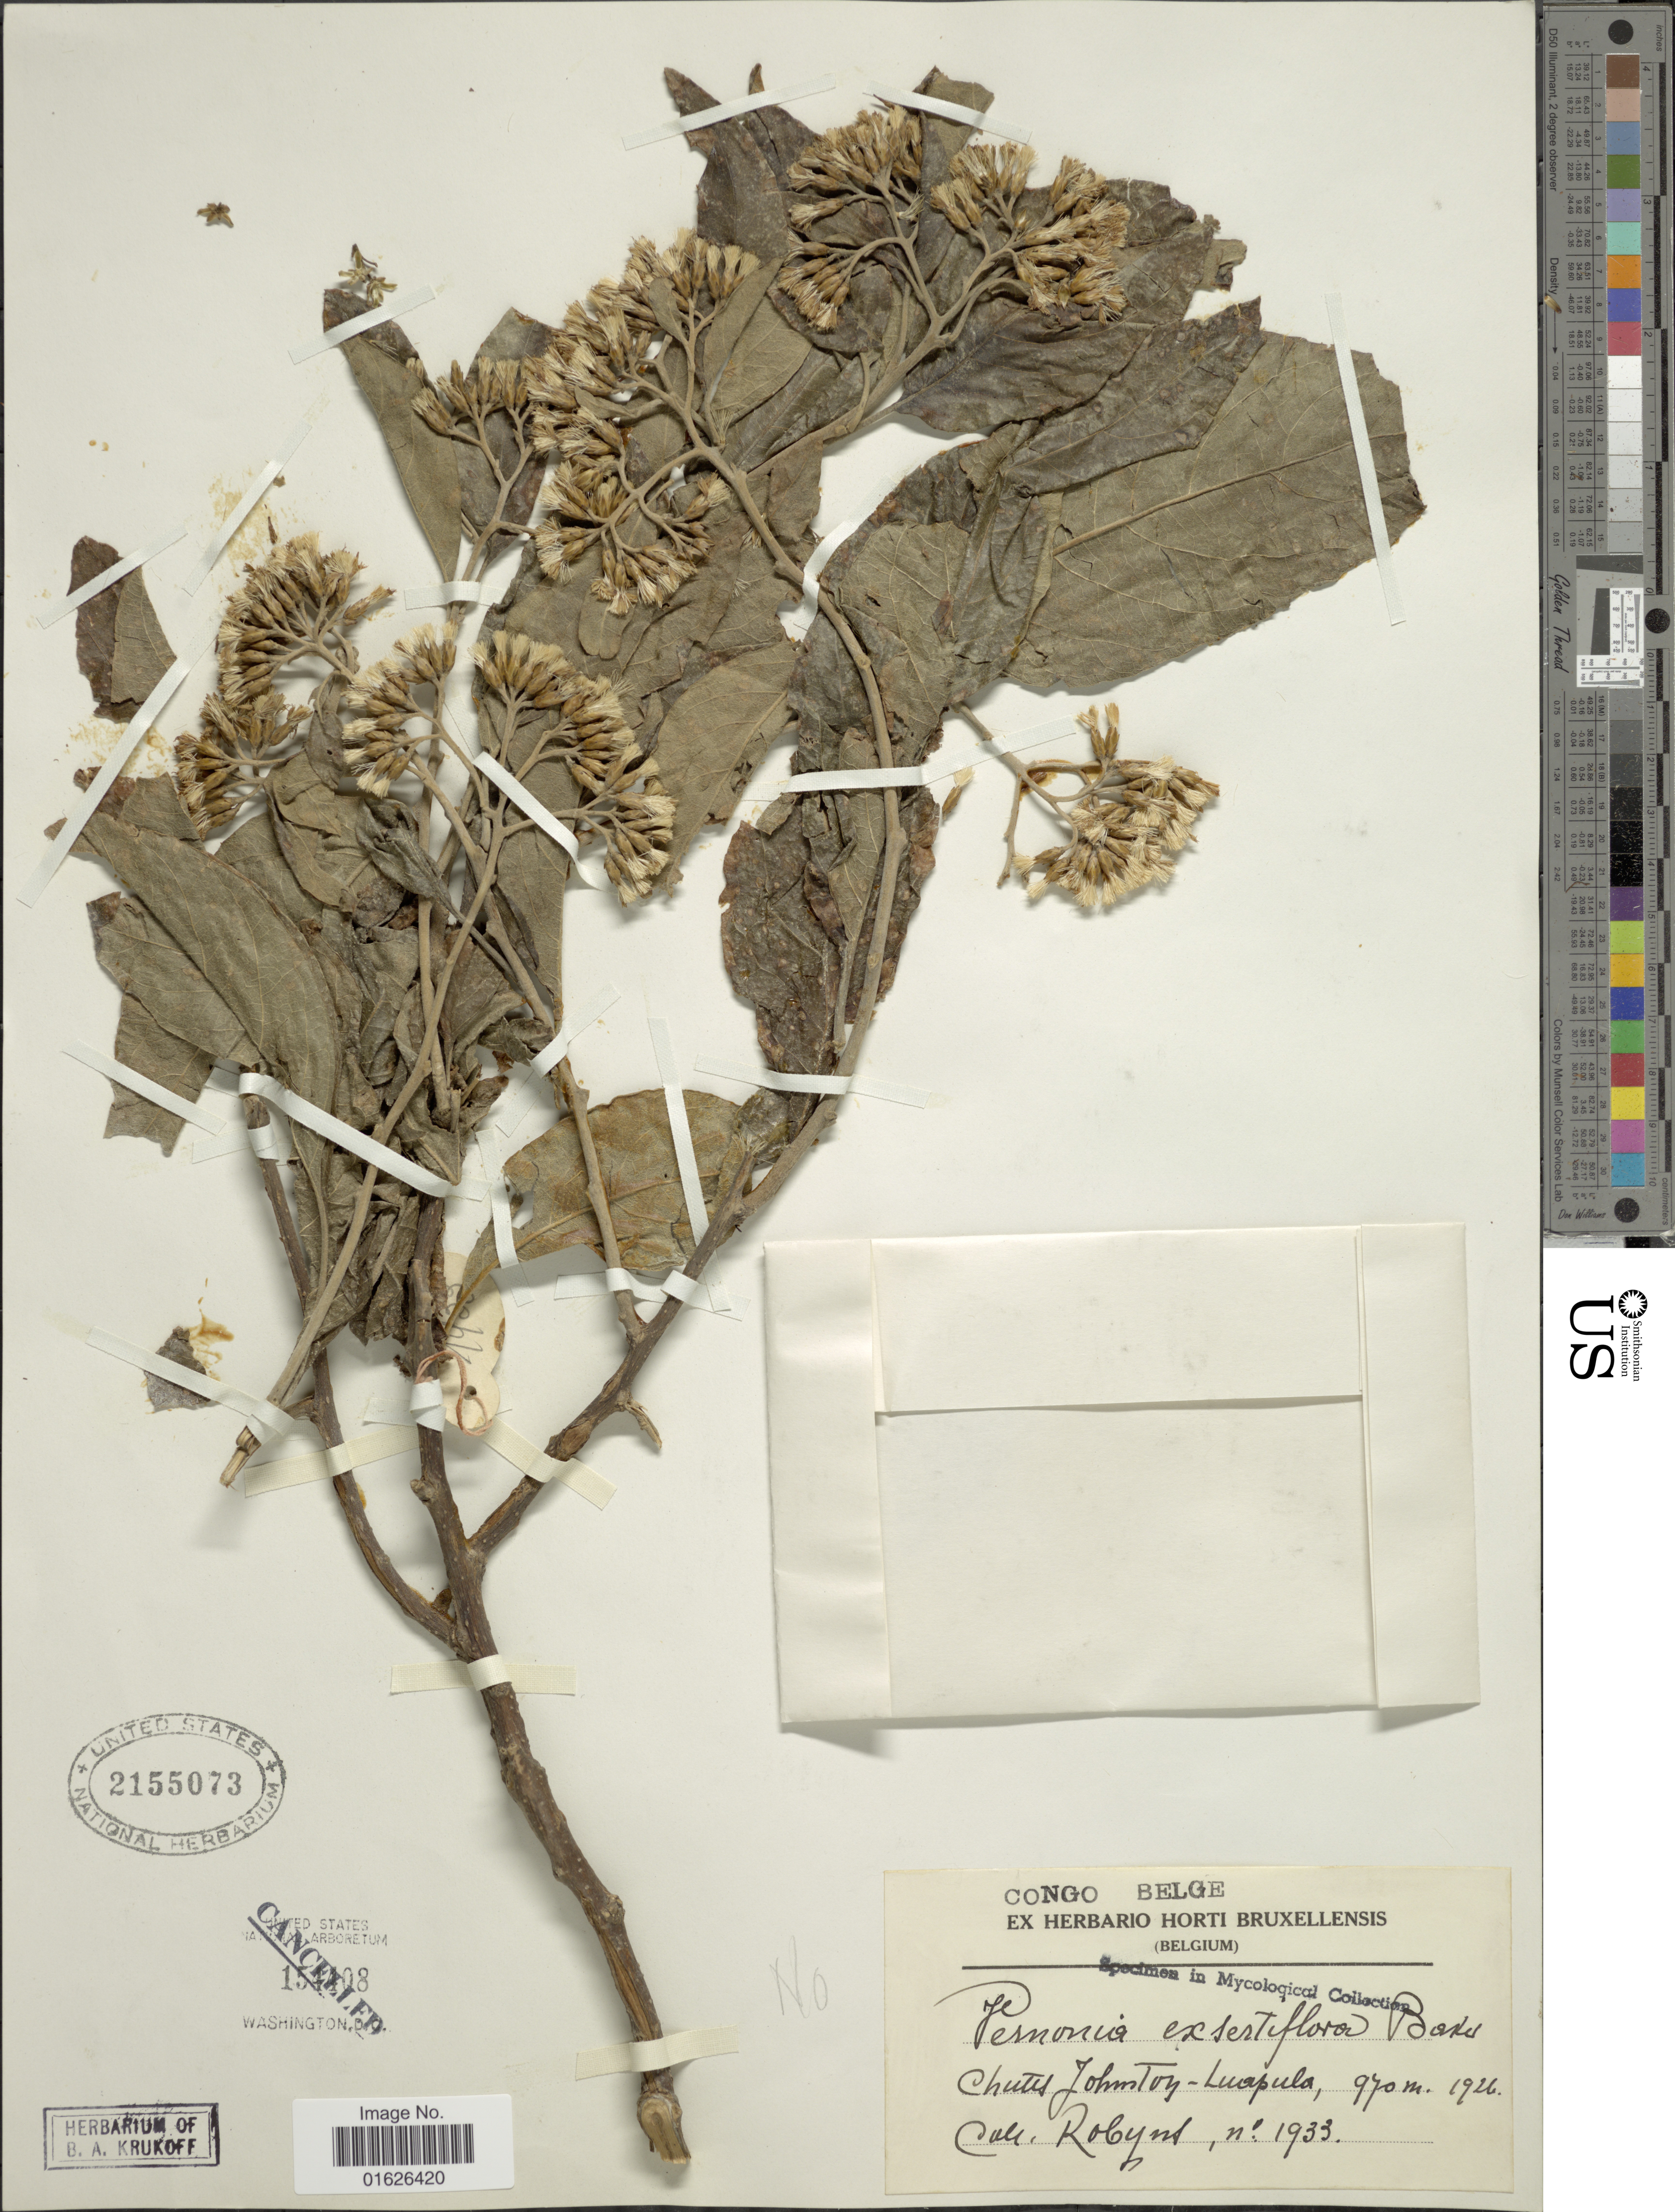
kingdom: Plantae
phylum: Tracheophyta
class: Magnoliopsida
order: Asterales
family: Asteraceae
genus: Gymnanthemum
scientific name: Gymnanthemum exsertiflorum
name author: (Baker) H. Rob.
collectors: -. Robyns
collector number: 1933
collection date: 1926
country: Congo, Democratic Republic of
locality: Congo Belge, Chutes Johnston - Luapula.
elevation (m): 970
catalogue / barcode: US 2155073